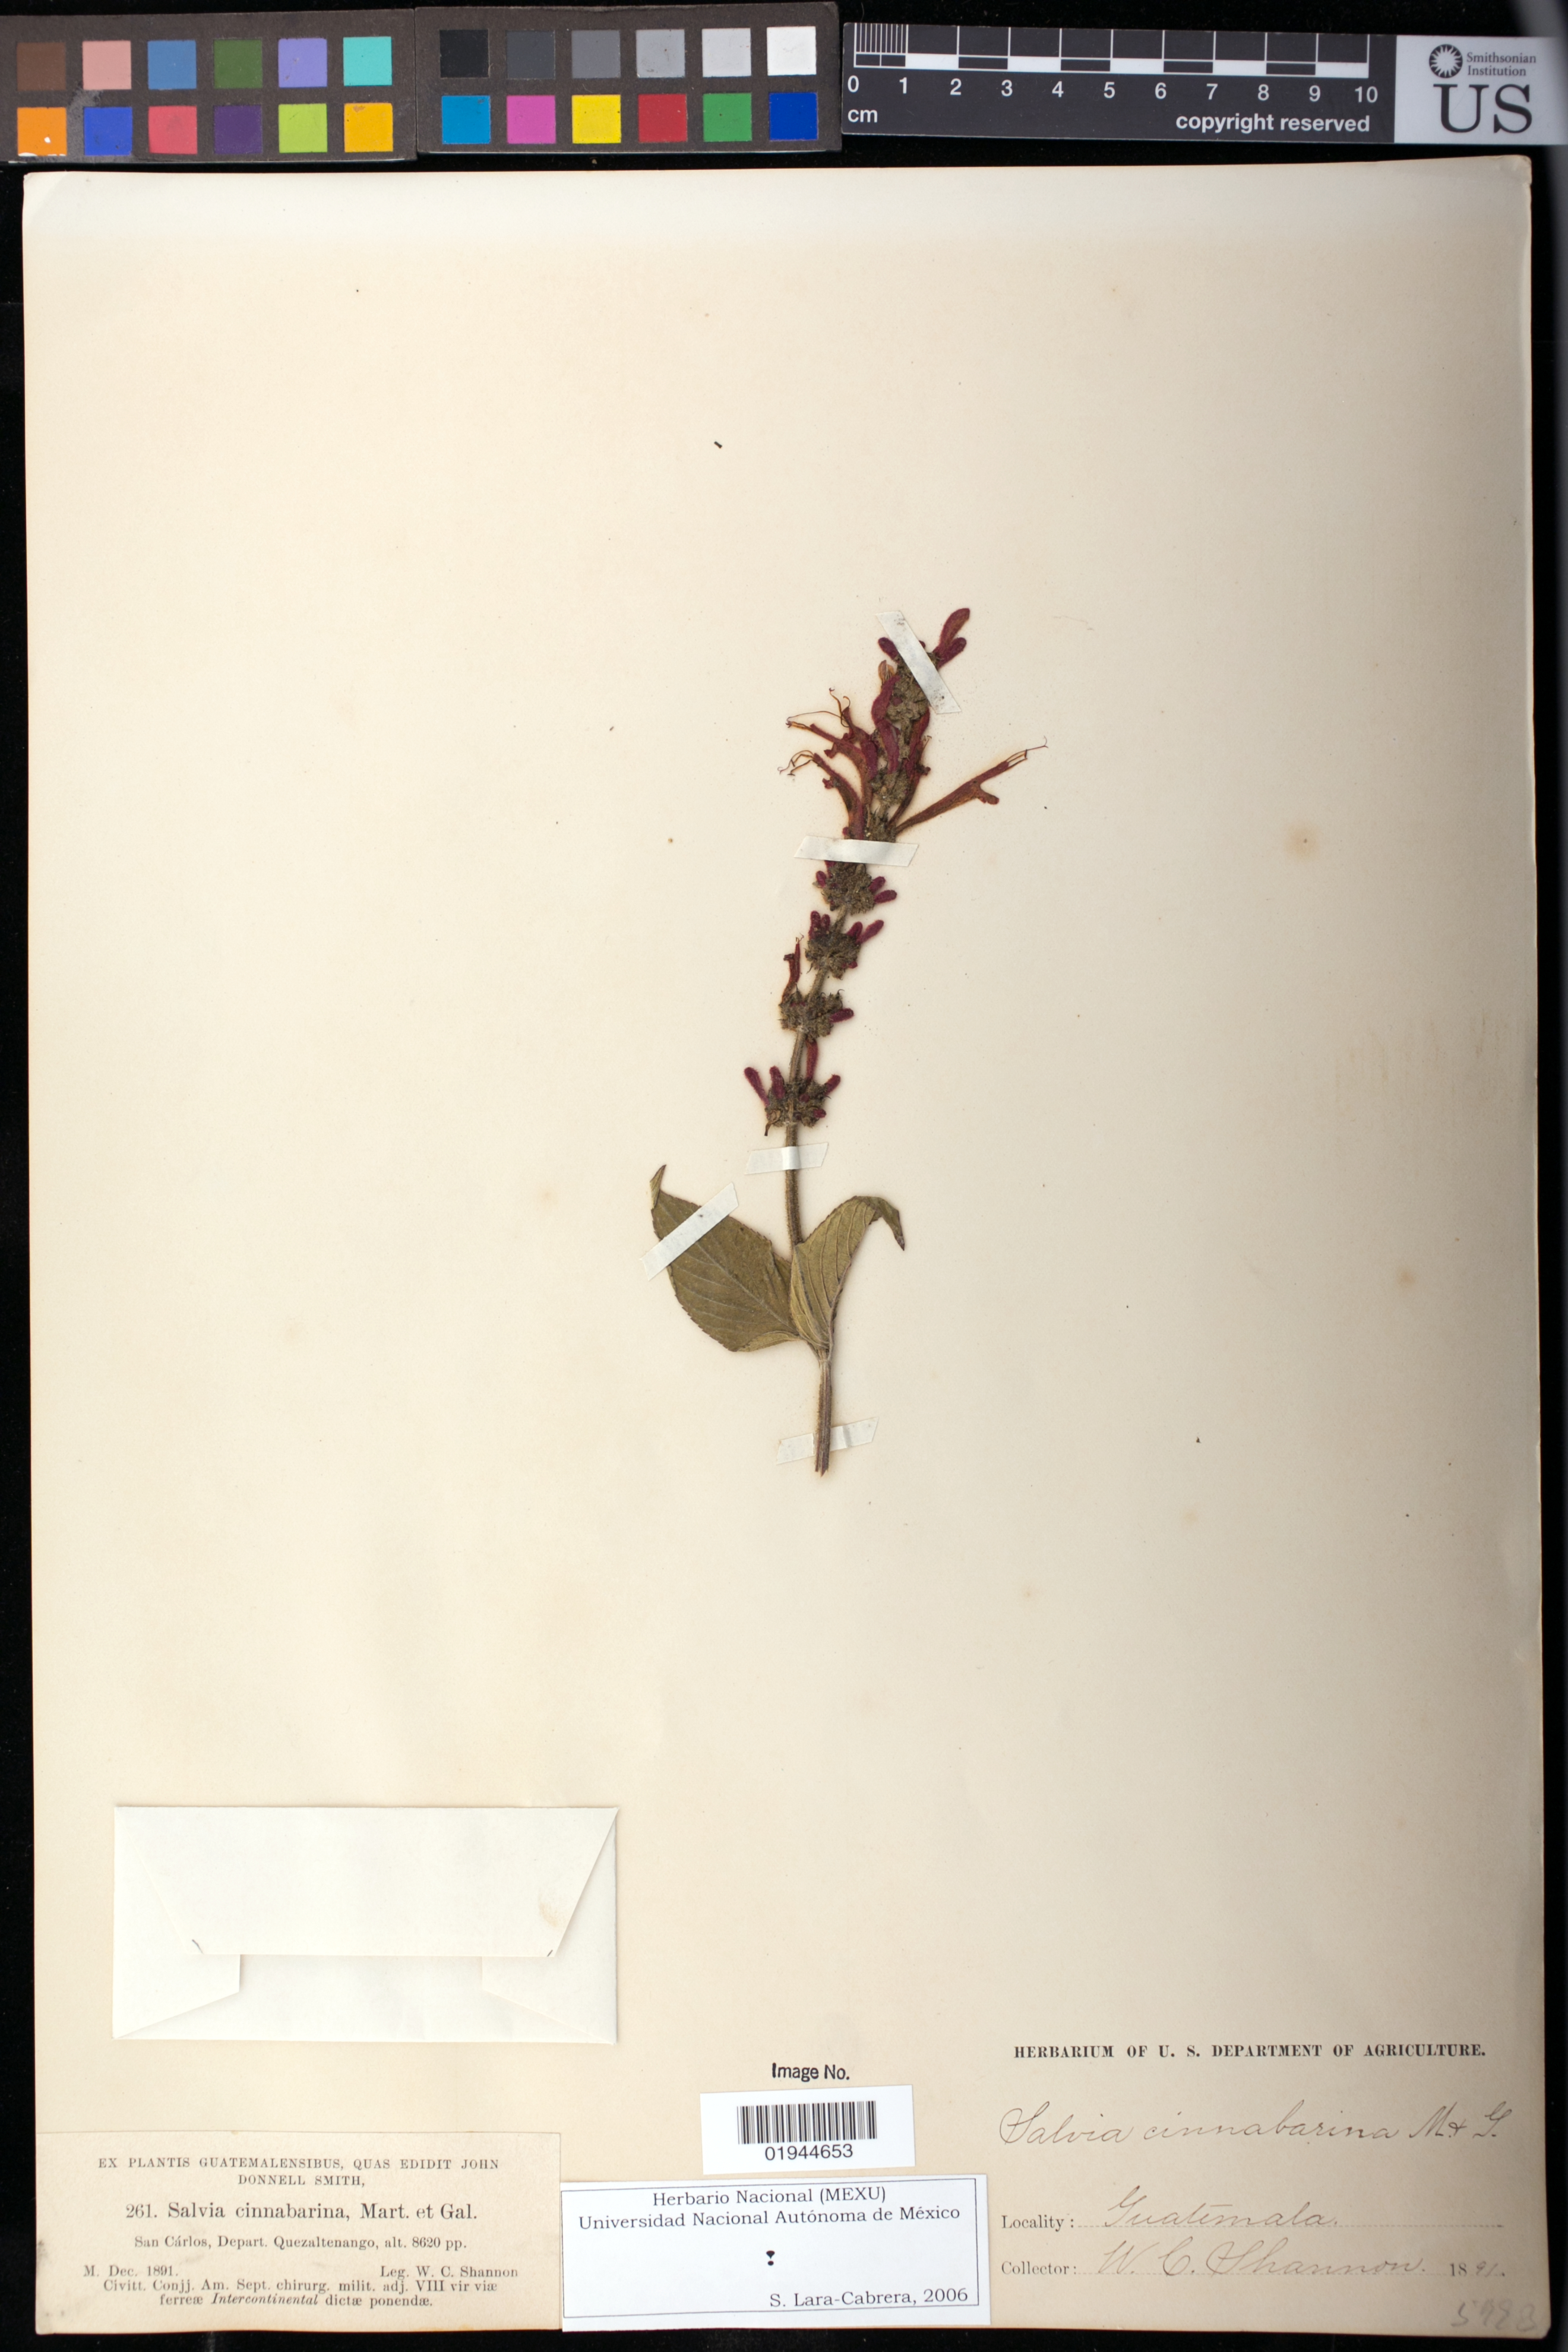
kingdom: Plantae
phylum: Tracheophyta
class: Magnoliopsida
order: Lamiales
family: Lamiaceae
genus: Salvia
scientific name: Salvia cinnabarina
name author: M. Martens & Galeotti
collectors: W. C. Shannon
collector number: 261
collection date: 1891-12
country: Guatemala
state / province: Quetzaltenango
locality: San Cárlos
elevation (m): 2627